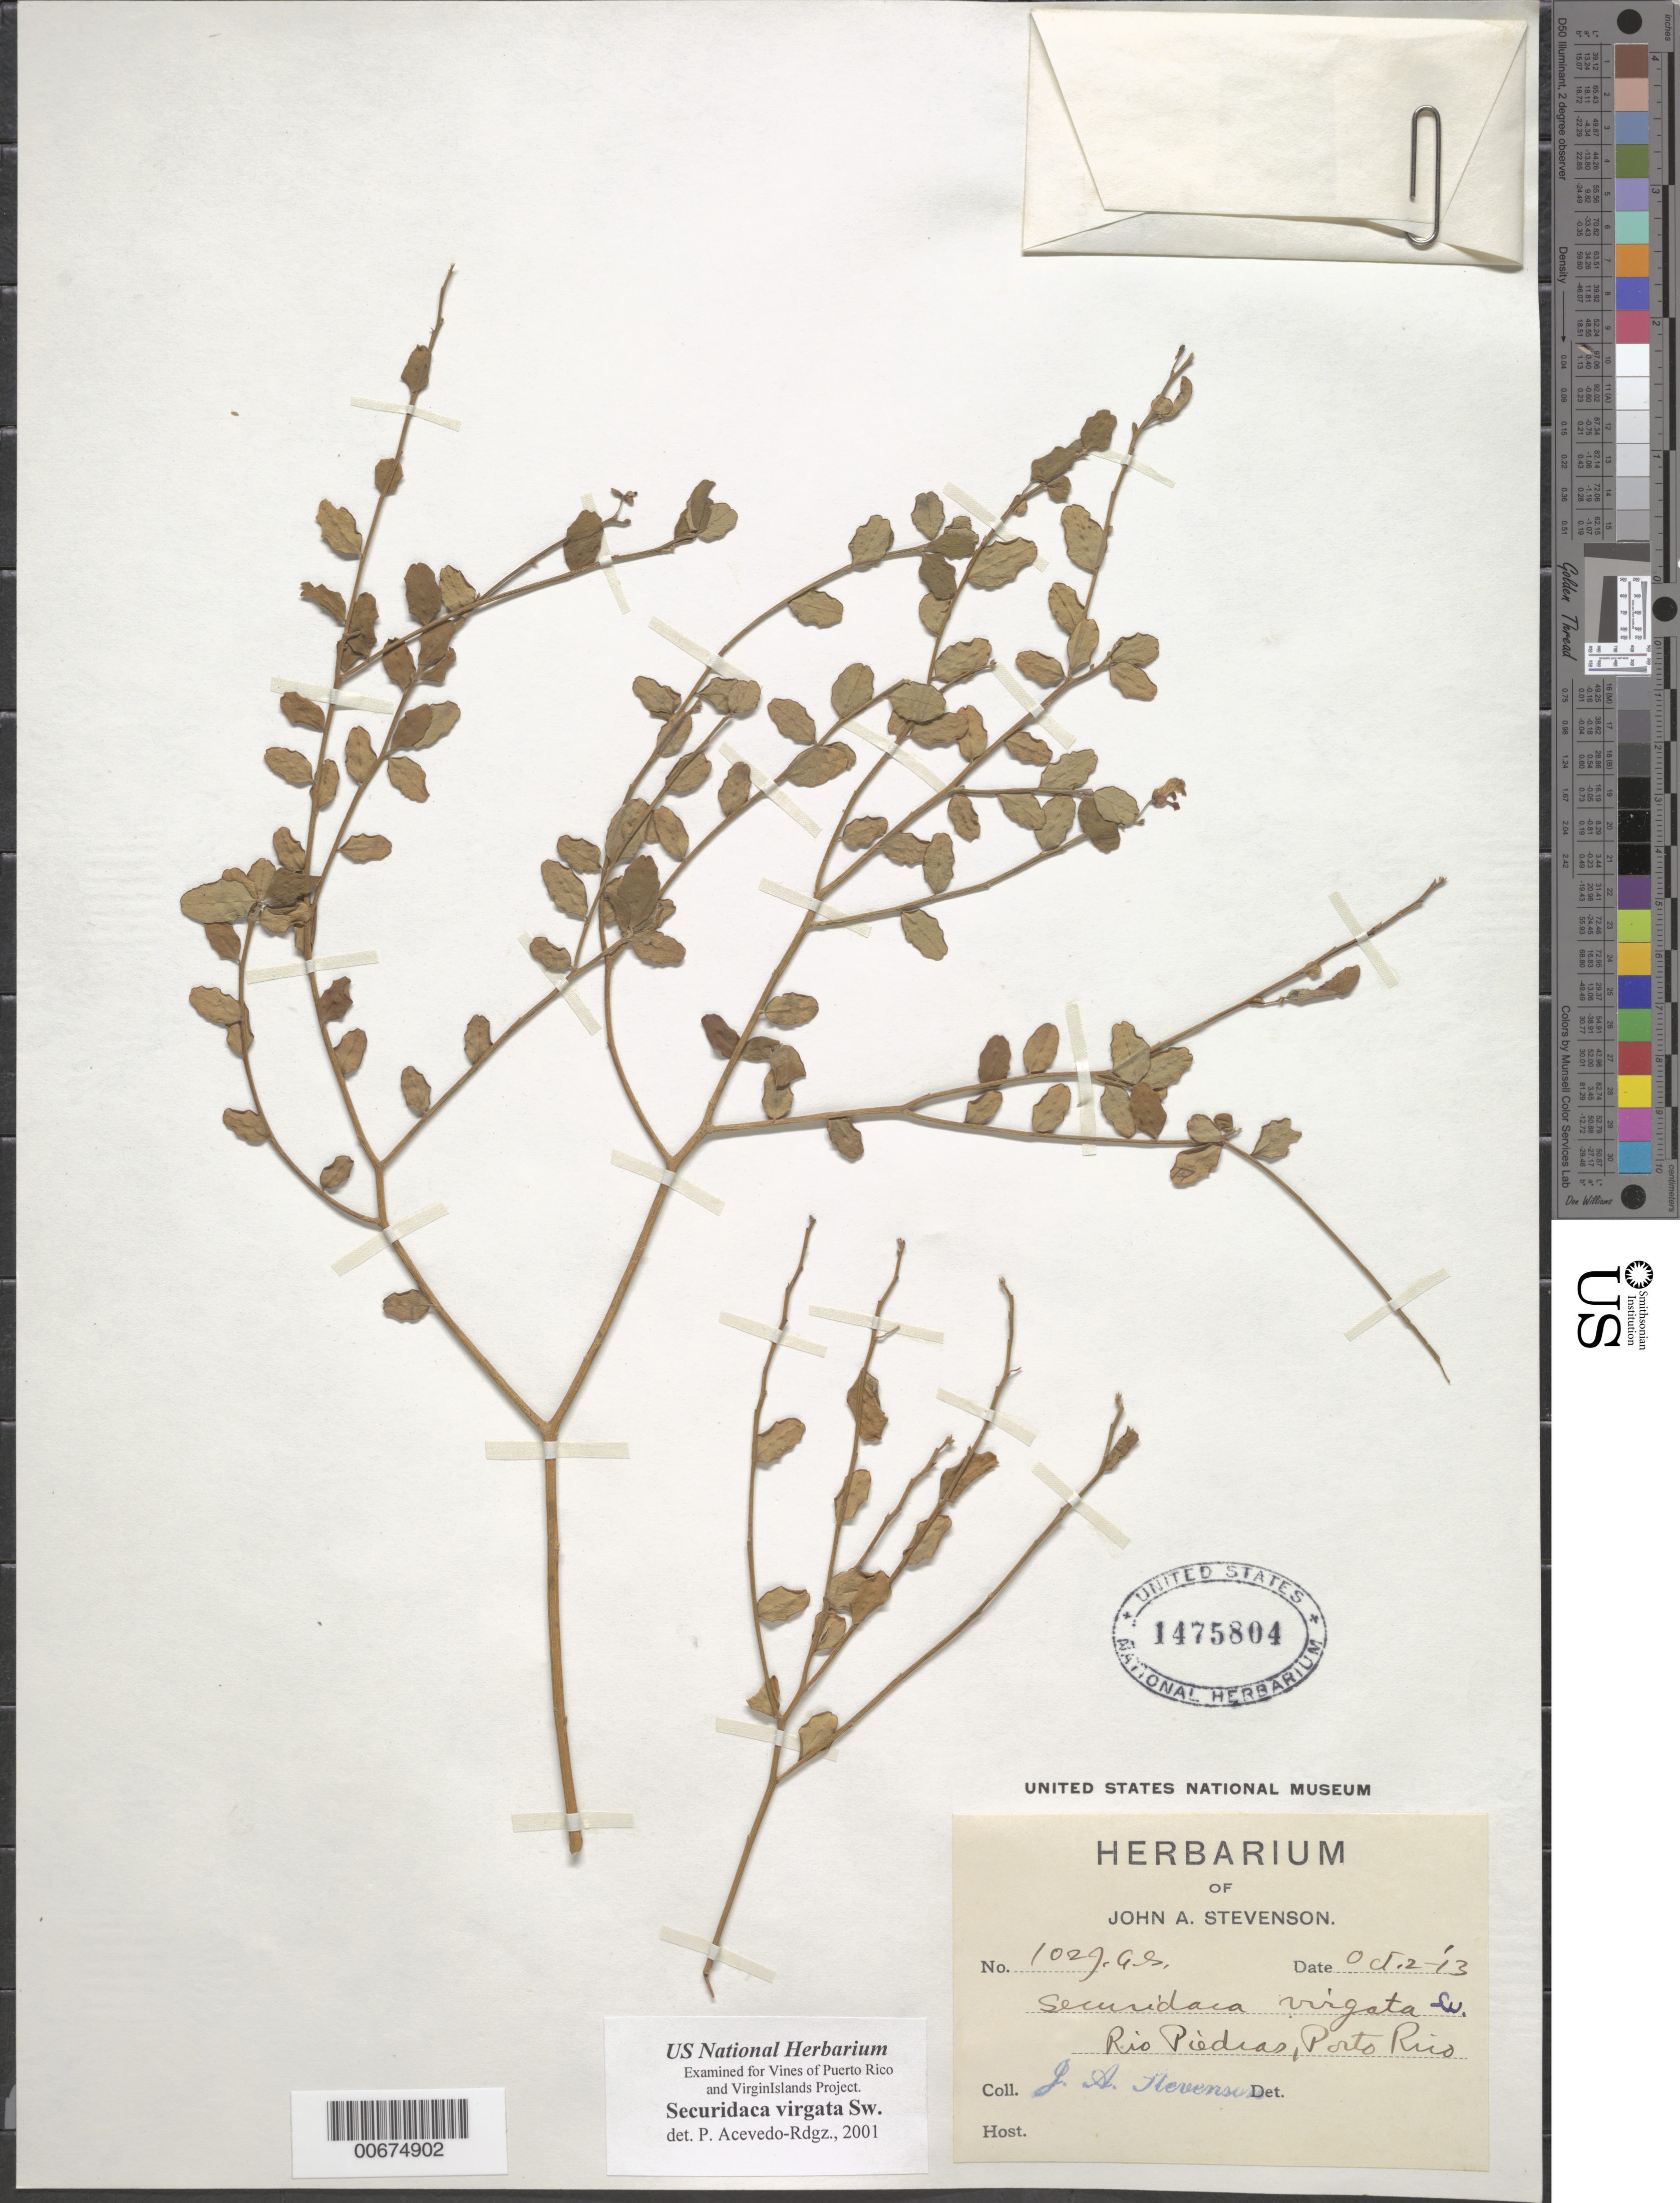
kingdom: Plantae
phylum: Tracheophyta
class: Magnoliopsida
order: Fabales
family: Polygalaceae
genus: Securidaca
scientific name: Securidaca virgata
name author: Sw.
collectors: J. Stevenson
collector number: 1029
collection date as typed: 02 Oct 1913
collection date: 1913-10-02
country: Puerto Rico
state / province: San Juan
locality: Rio Piedras.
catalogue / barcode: US 1475804